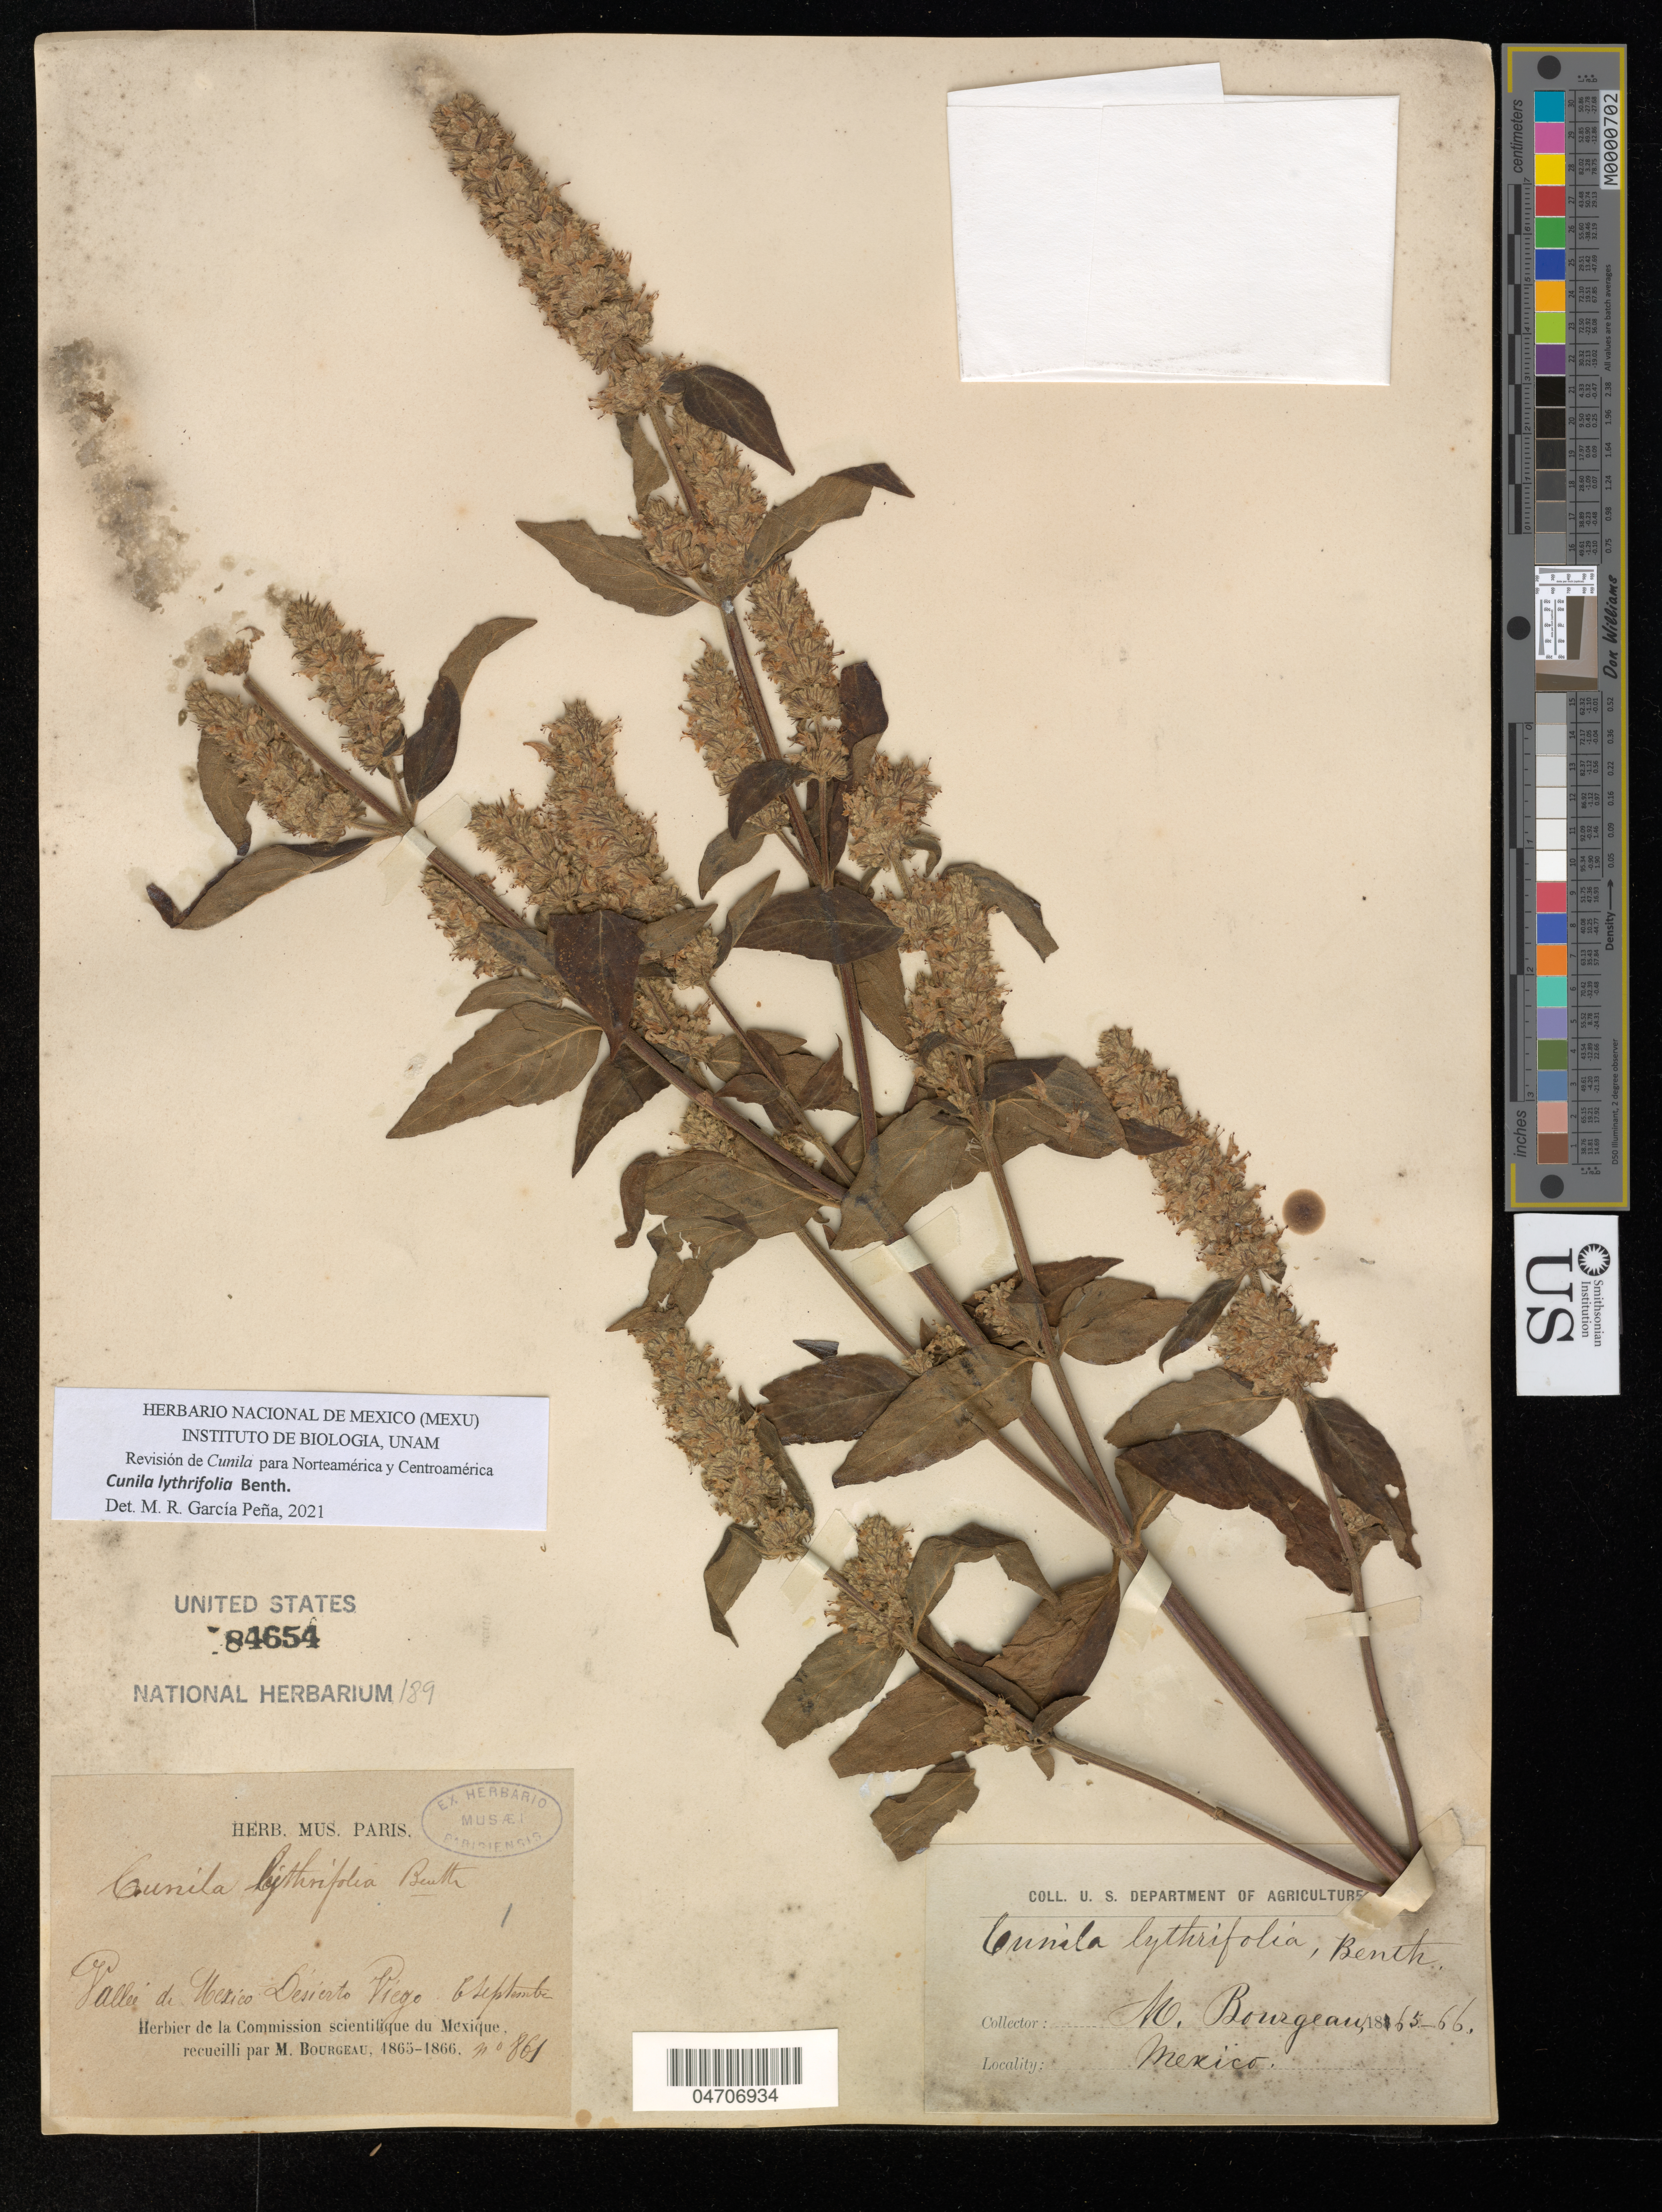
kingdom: Plantae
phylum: Tracheophyta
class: Magnoliopsida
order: Lamiales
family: Lamiaceae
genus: Cunila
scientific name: Cunila lythrifolia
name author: Benth.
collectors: M. Bourgeau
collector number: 861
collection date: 1865-09-06/1866-09-06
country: Mexico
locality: Valleé de Mexico Desierto Viego.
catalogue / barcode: US 84654